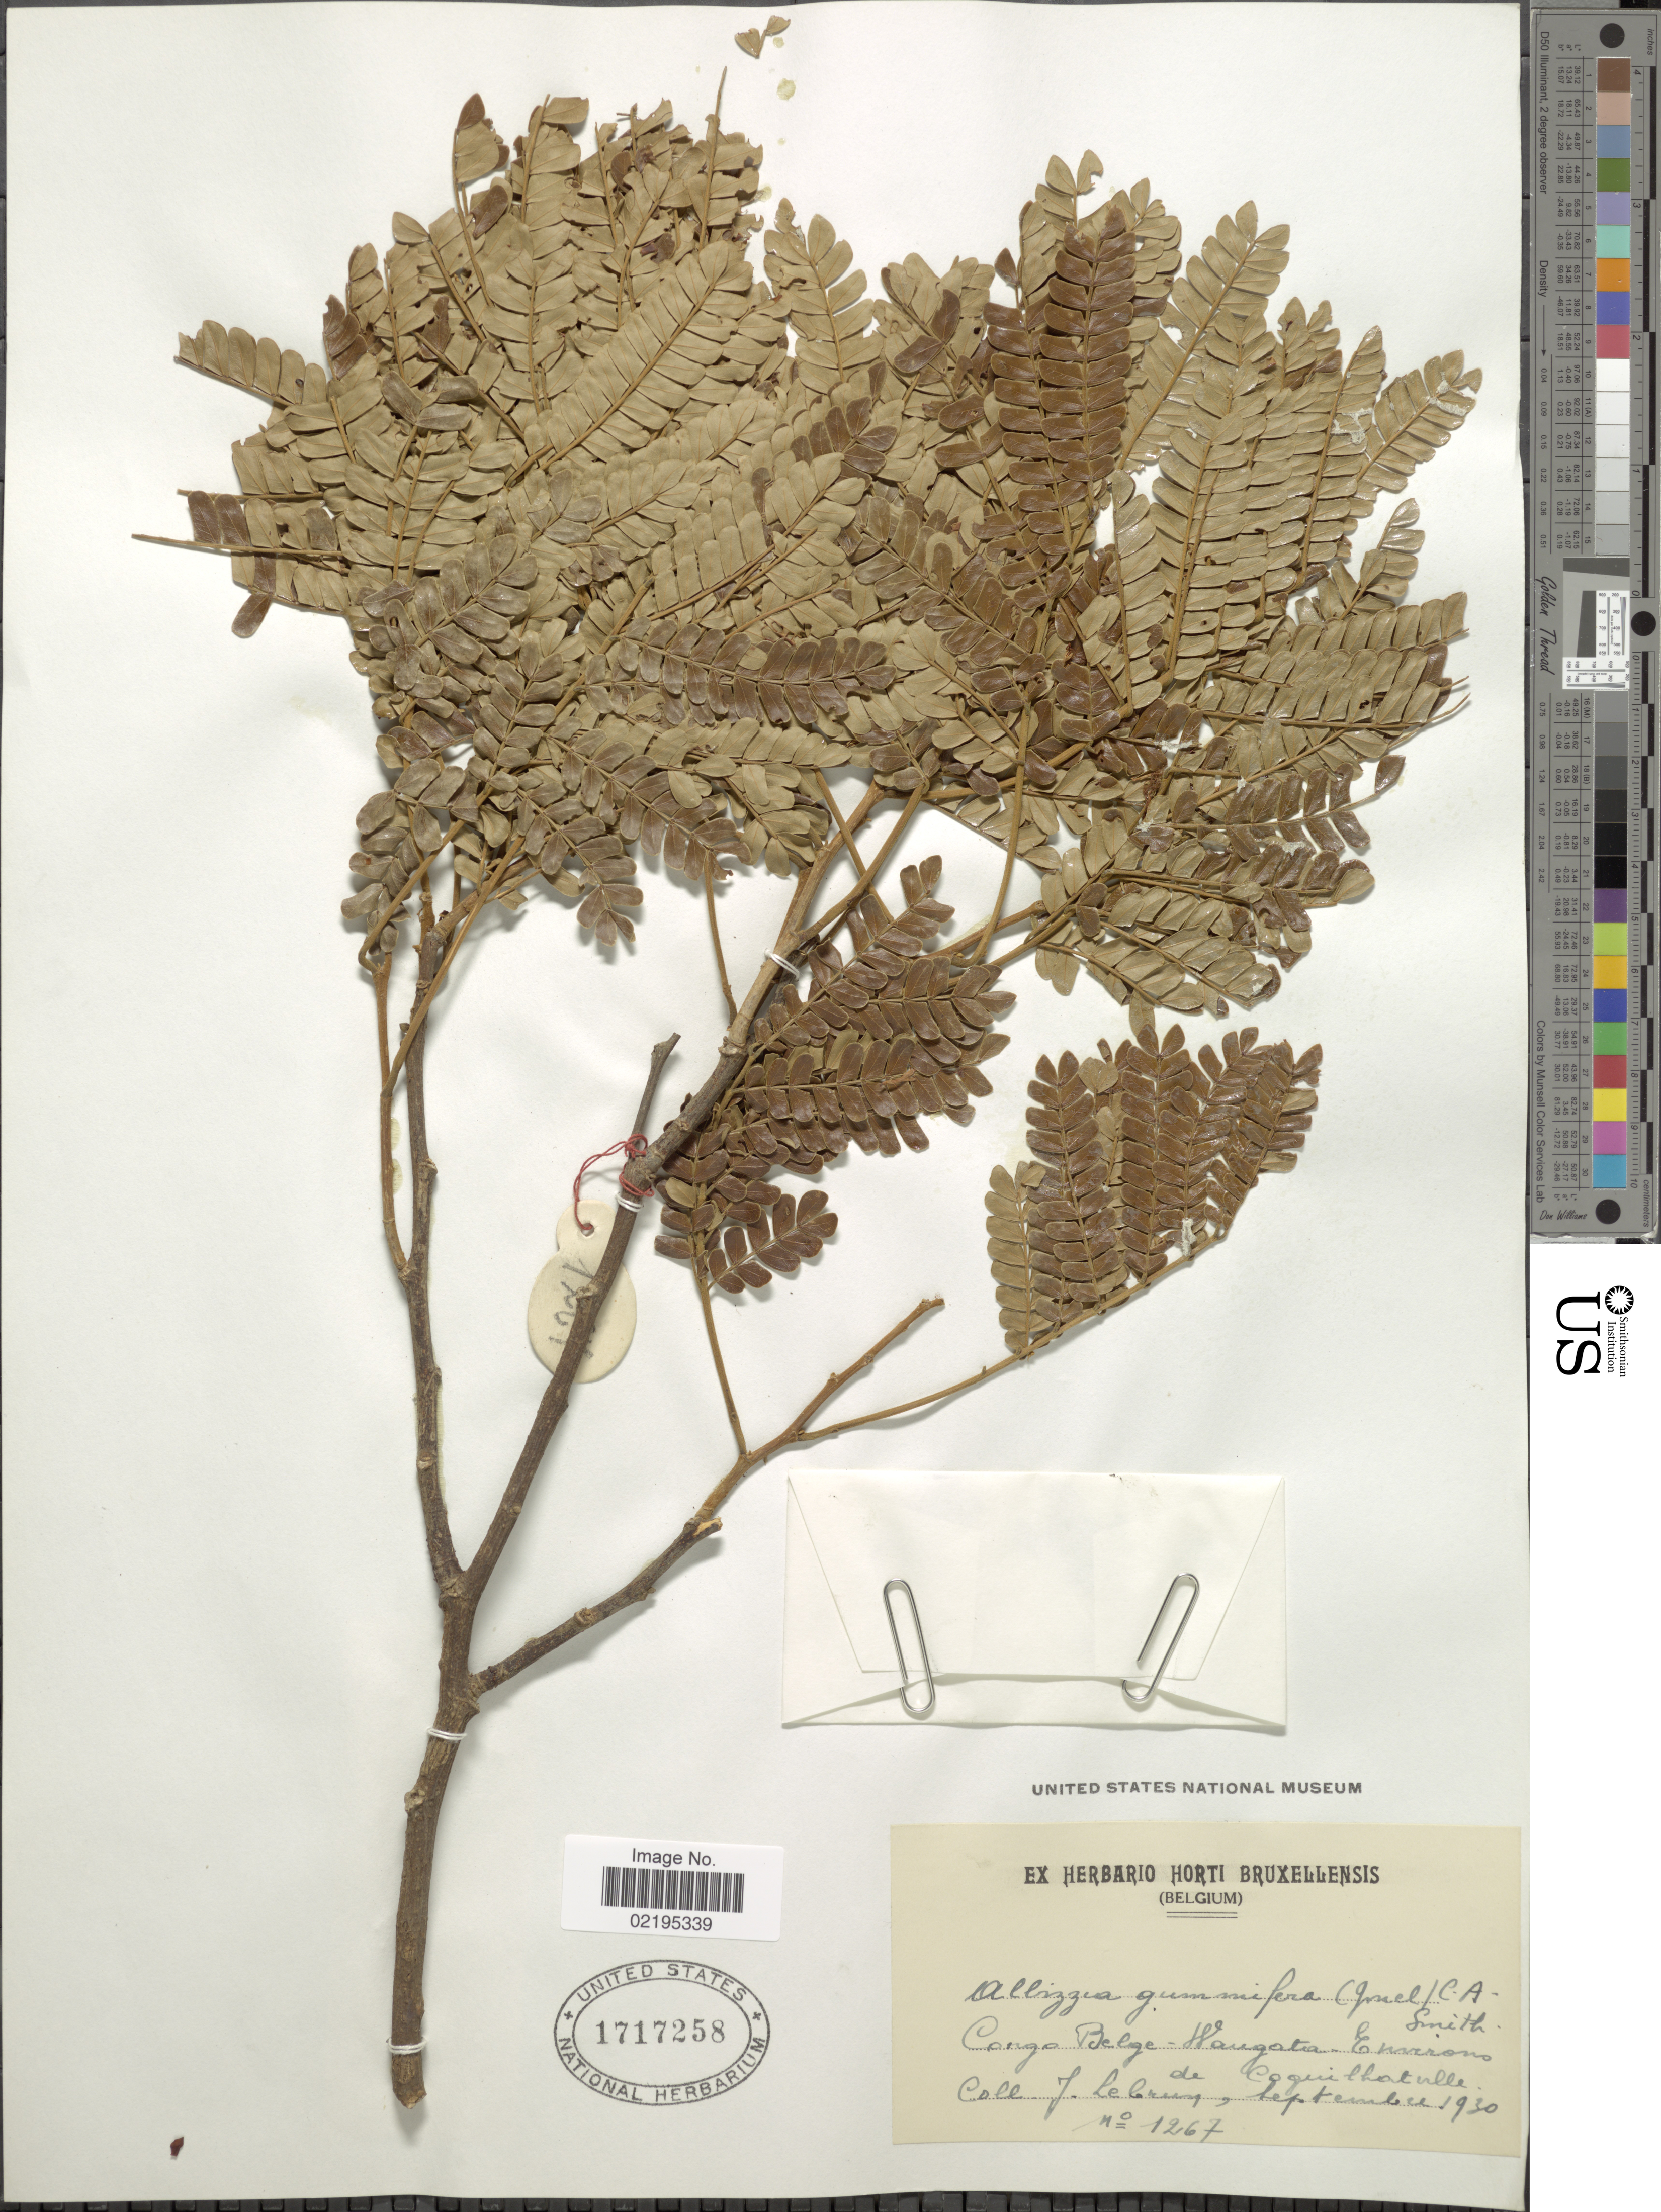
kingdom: Plantae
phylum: Tracheophyta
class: Magnoliopsida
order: Fabales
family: Fabaceae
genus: Albizia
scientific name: Albizia gummifera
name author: (J.F. Gmel.) C.A. Sm.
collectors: J. A. Lebrun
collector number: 1267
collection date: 1930-09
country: Congo, Democratic Republic of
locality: Congo Belge - Wangata - Environs de Coquilhatville.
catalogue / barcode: US 1717258